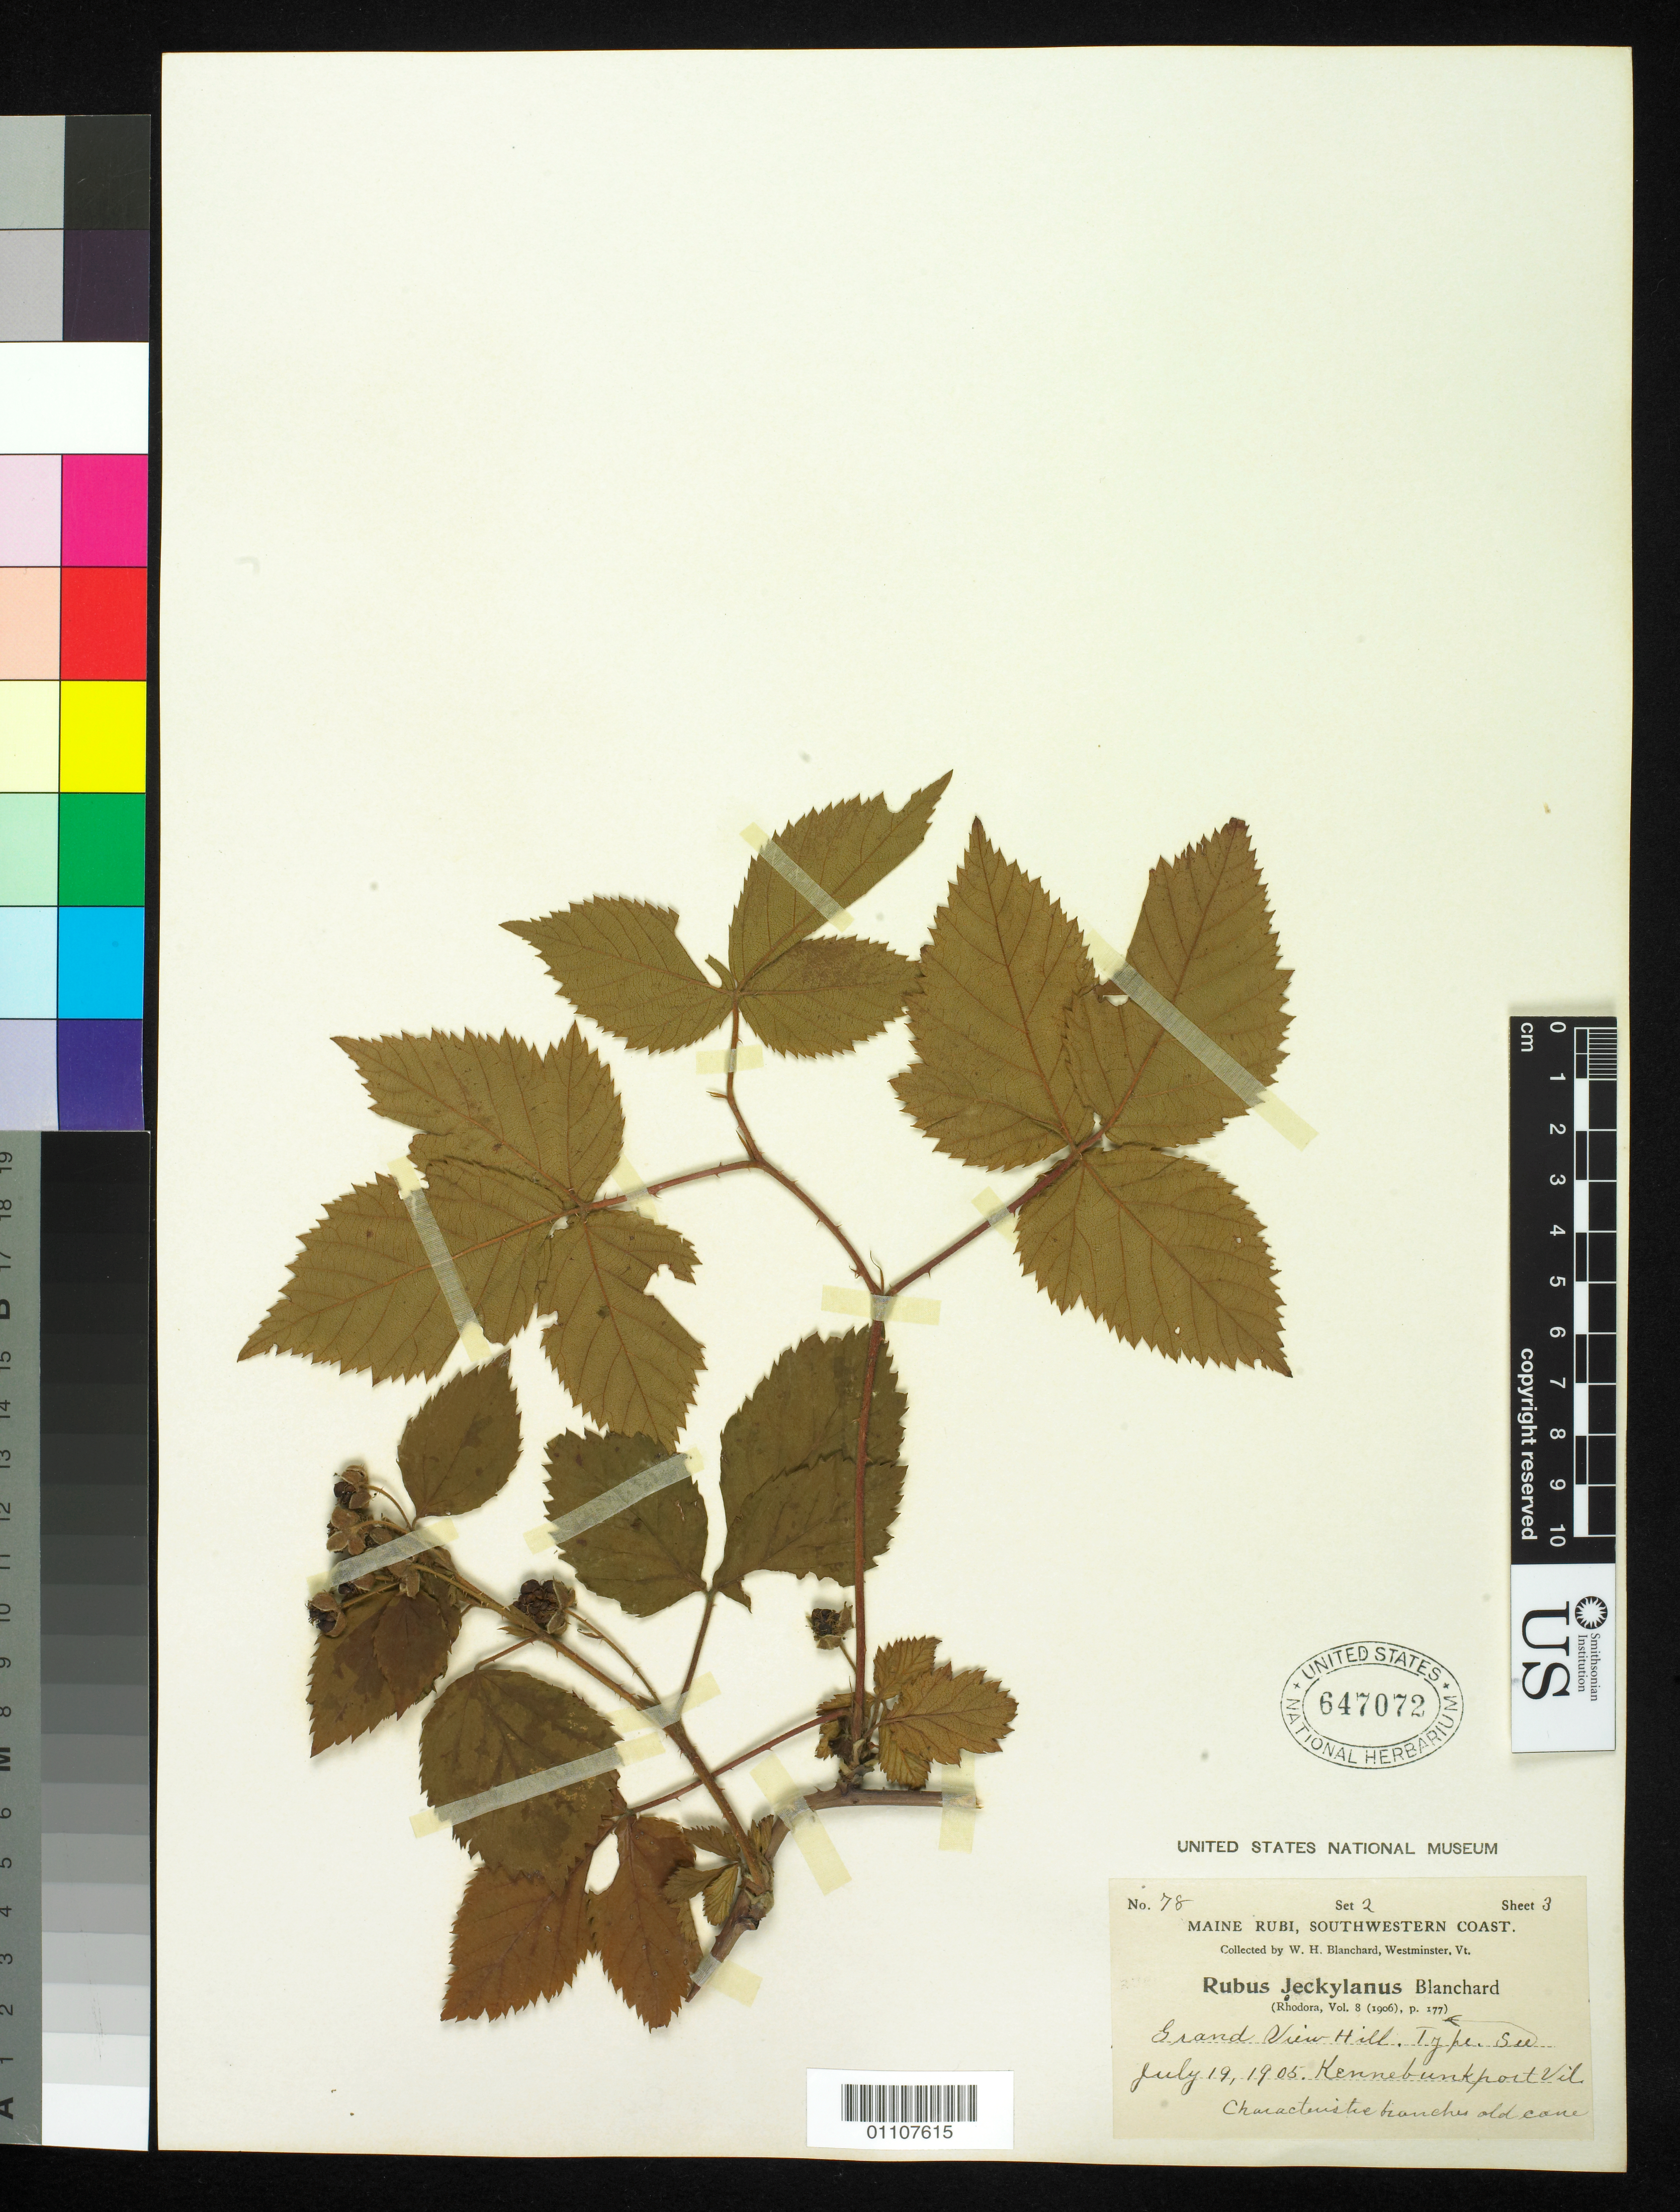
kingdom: Plantae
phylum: Tracheophyta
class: Magnoliopsida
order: Rosales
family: Rosaceae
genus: Rubus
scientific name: Rubus jeckylanus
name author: Blanch.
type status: Syntype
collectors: W. H. Blanchard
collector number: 78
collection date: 1905-07-19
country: United States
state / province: Maine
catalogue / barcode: US 647072